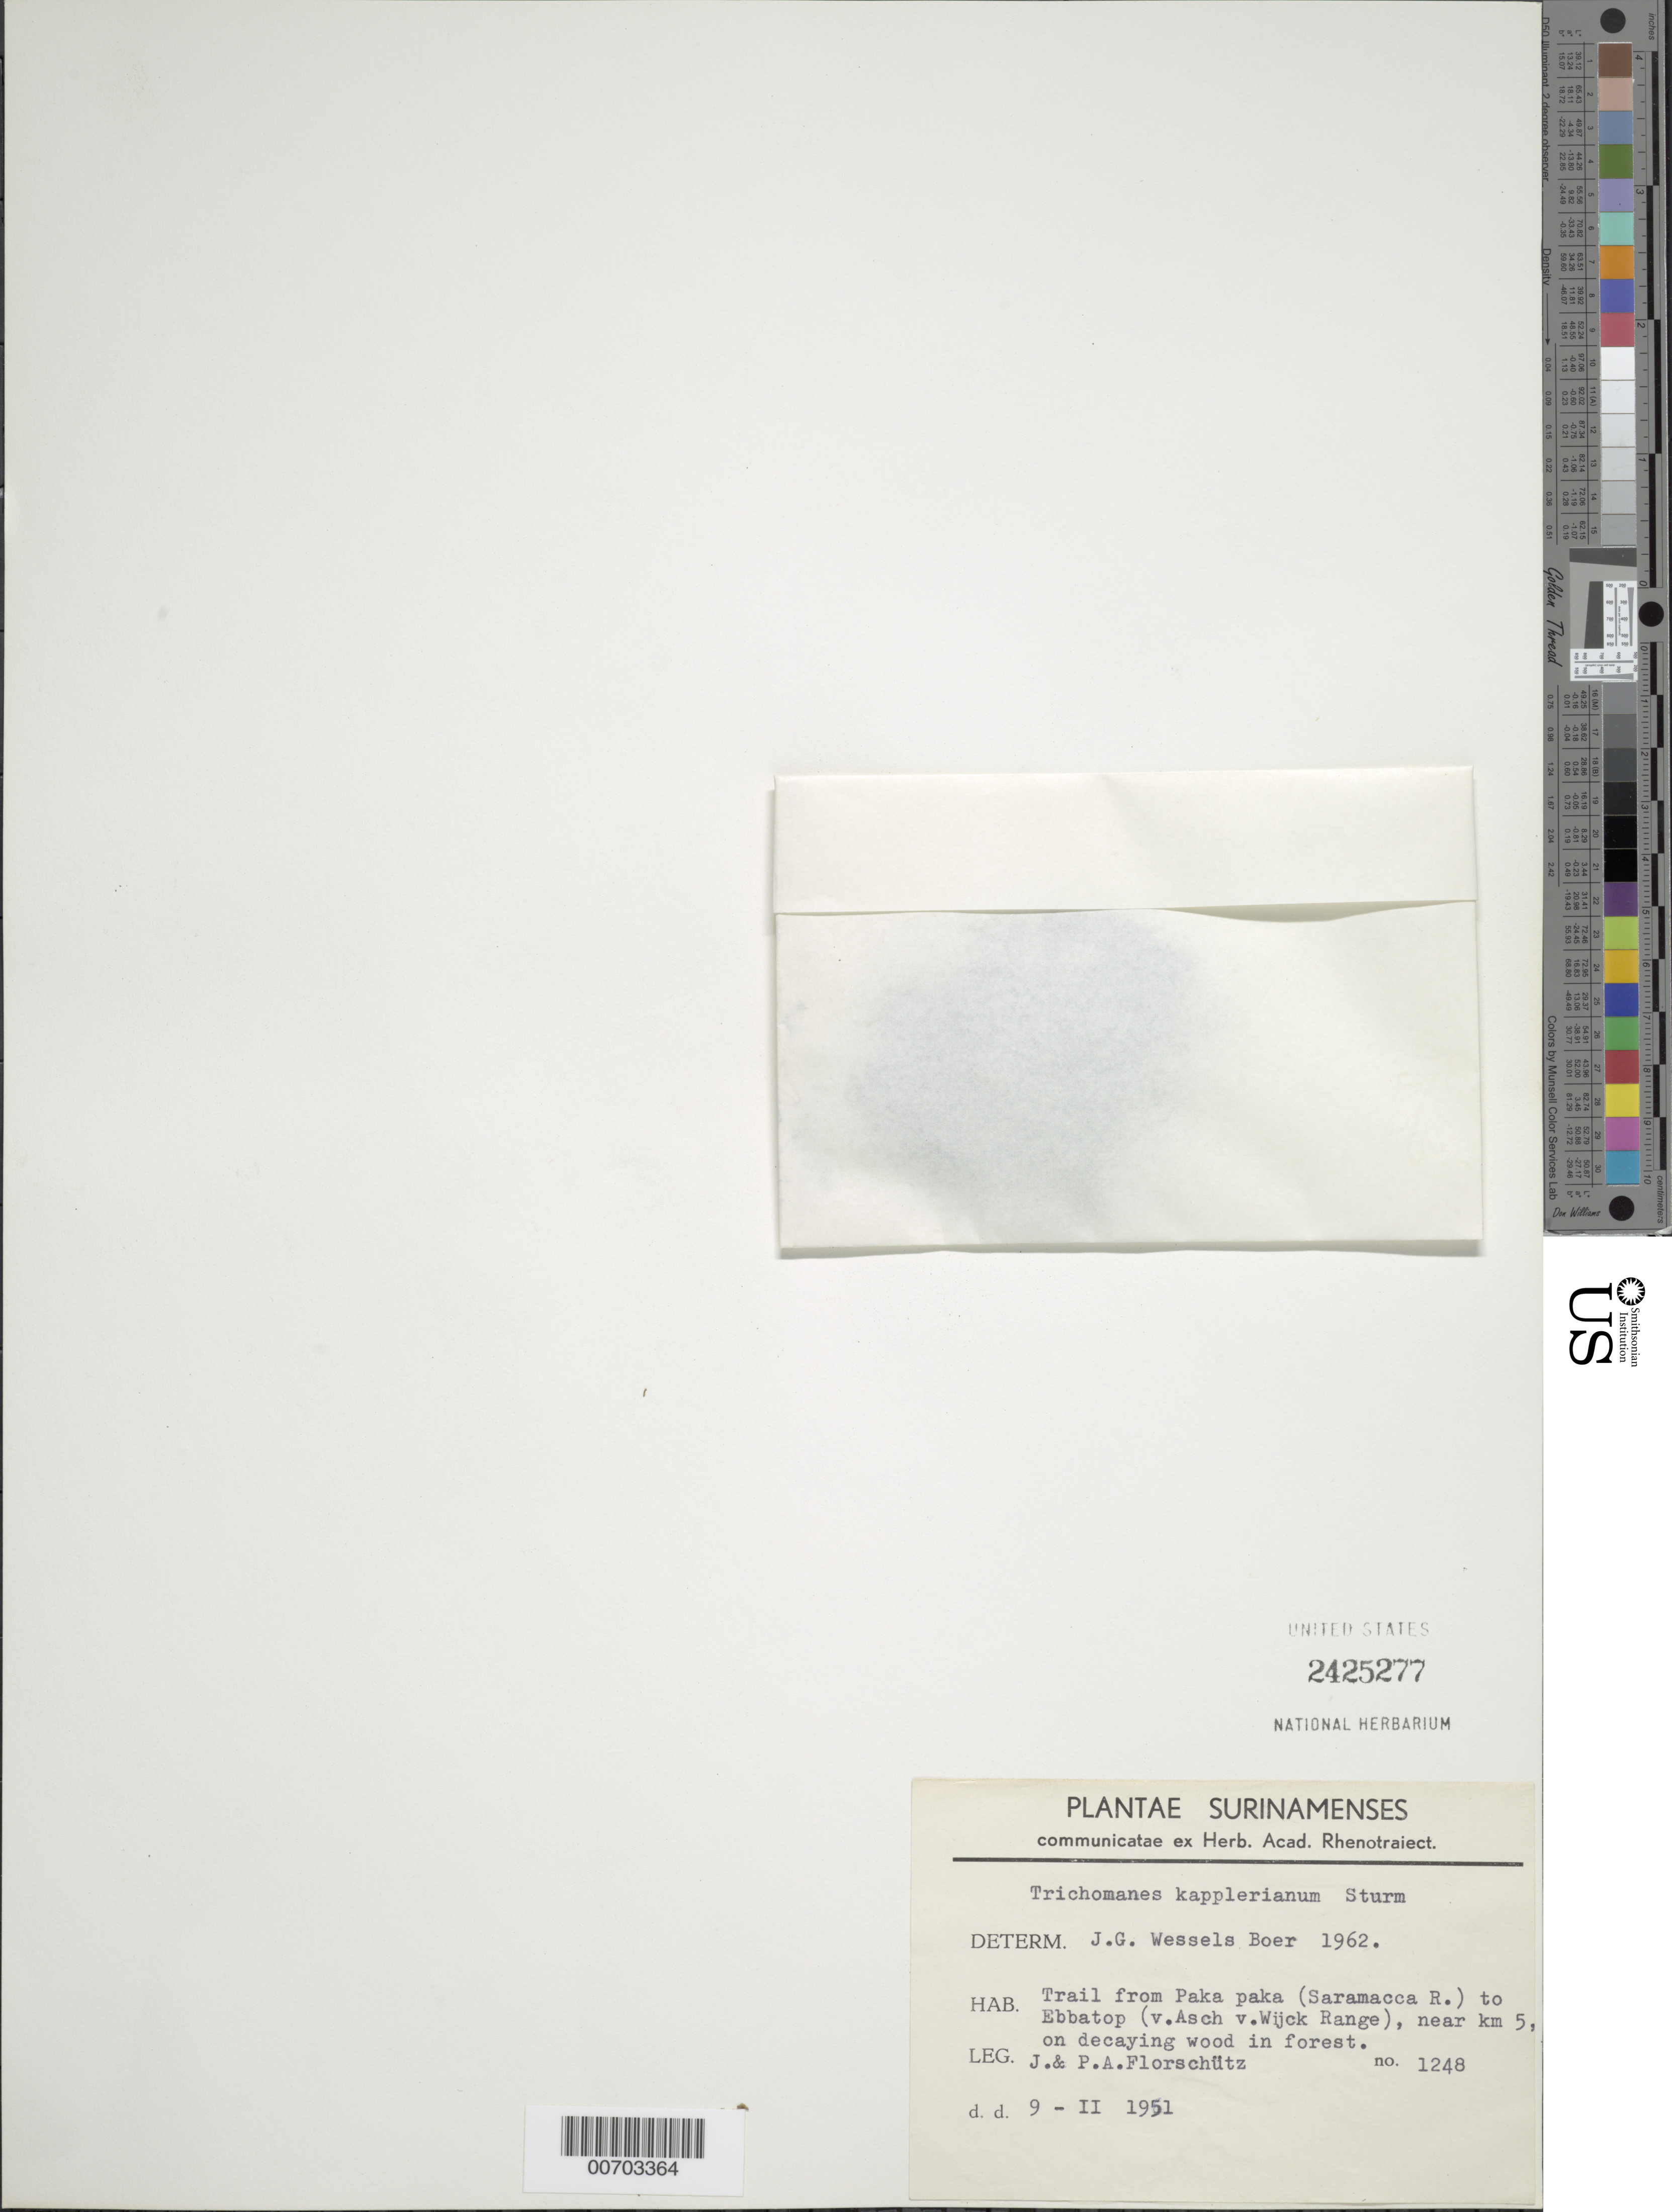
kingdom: Plantae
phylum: Tracheophyta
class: Polypodiopsida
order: Hymenophyllales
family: Hymenophyllaceae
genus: Didymoglossum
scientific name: Didymoglossum kapplerianum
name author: (Sturm) Ebihara & Dubuisson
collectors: J. Florschütz-de Waard & P. Florschütz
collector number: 1248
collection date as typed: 9-Feb-51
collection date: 1951-02-09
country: Suriname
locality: Paka Paka (Saramacca R.) trail to Ebbatop, van Asch van Wijk Mts, near km 5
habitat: Decaying wood in forest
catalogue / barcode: US 2425277